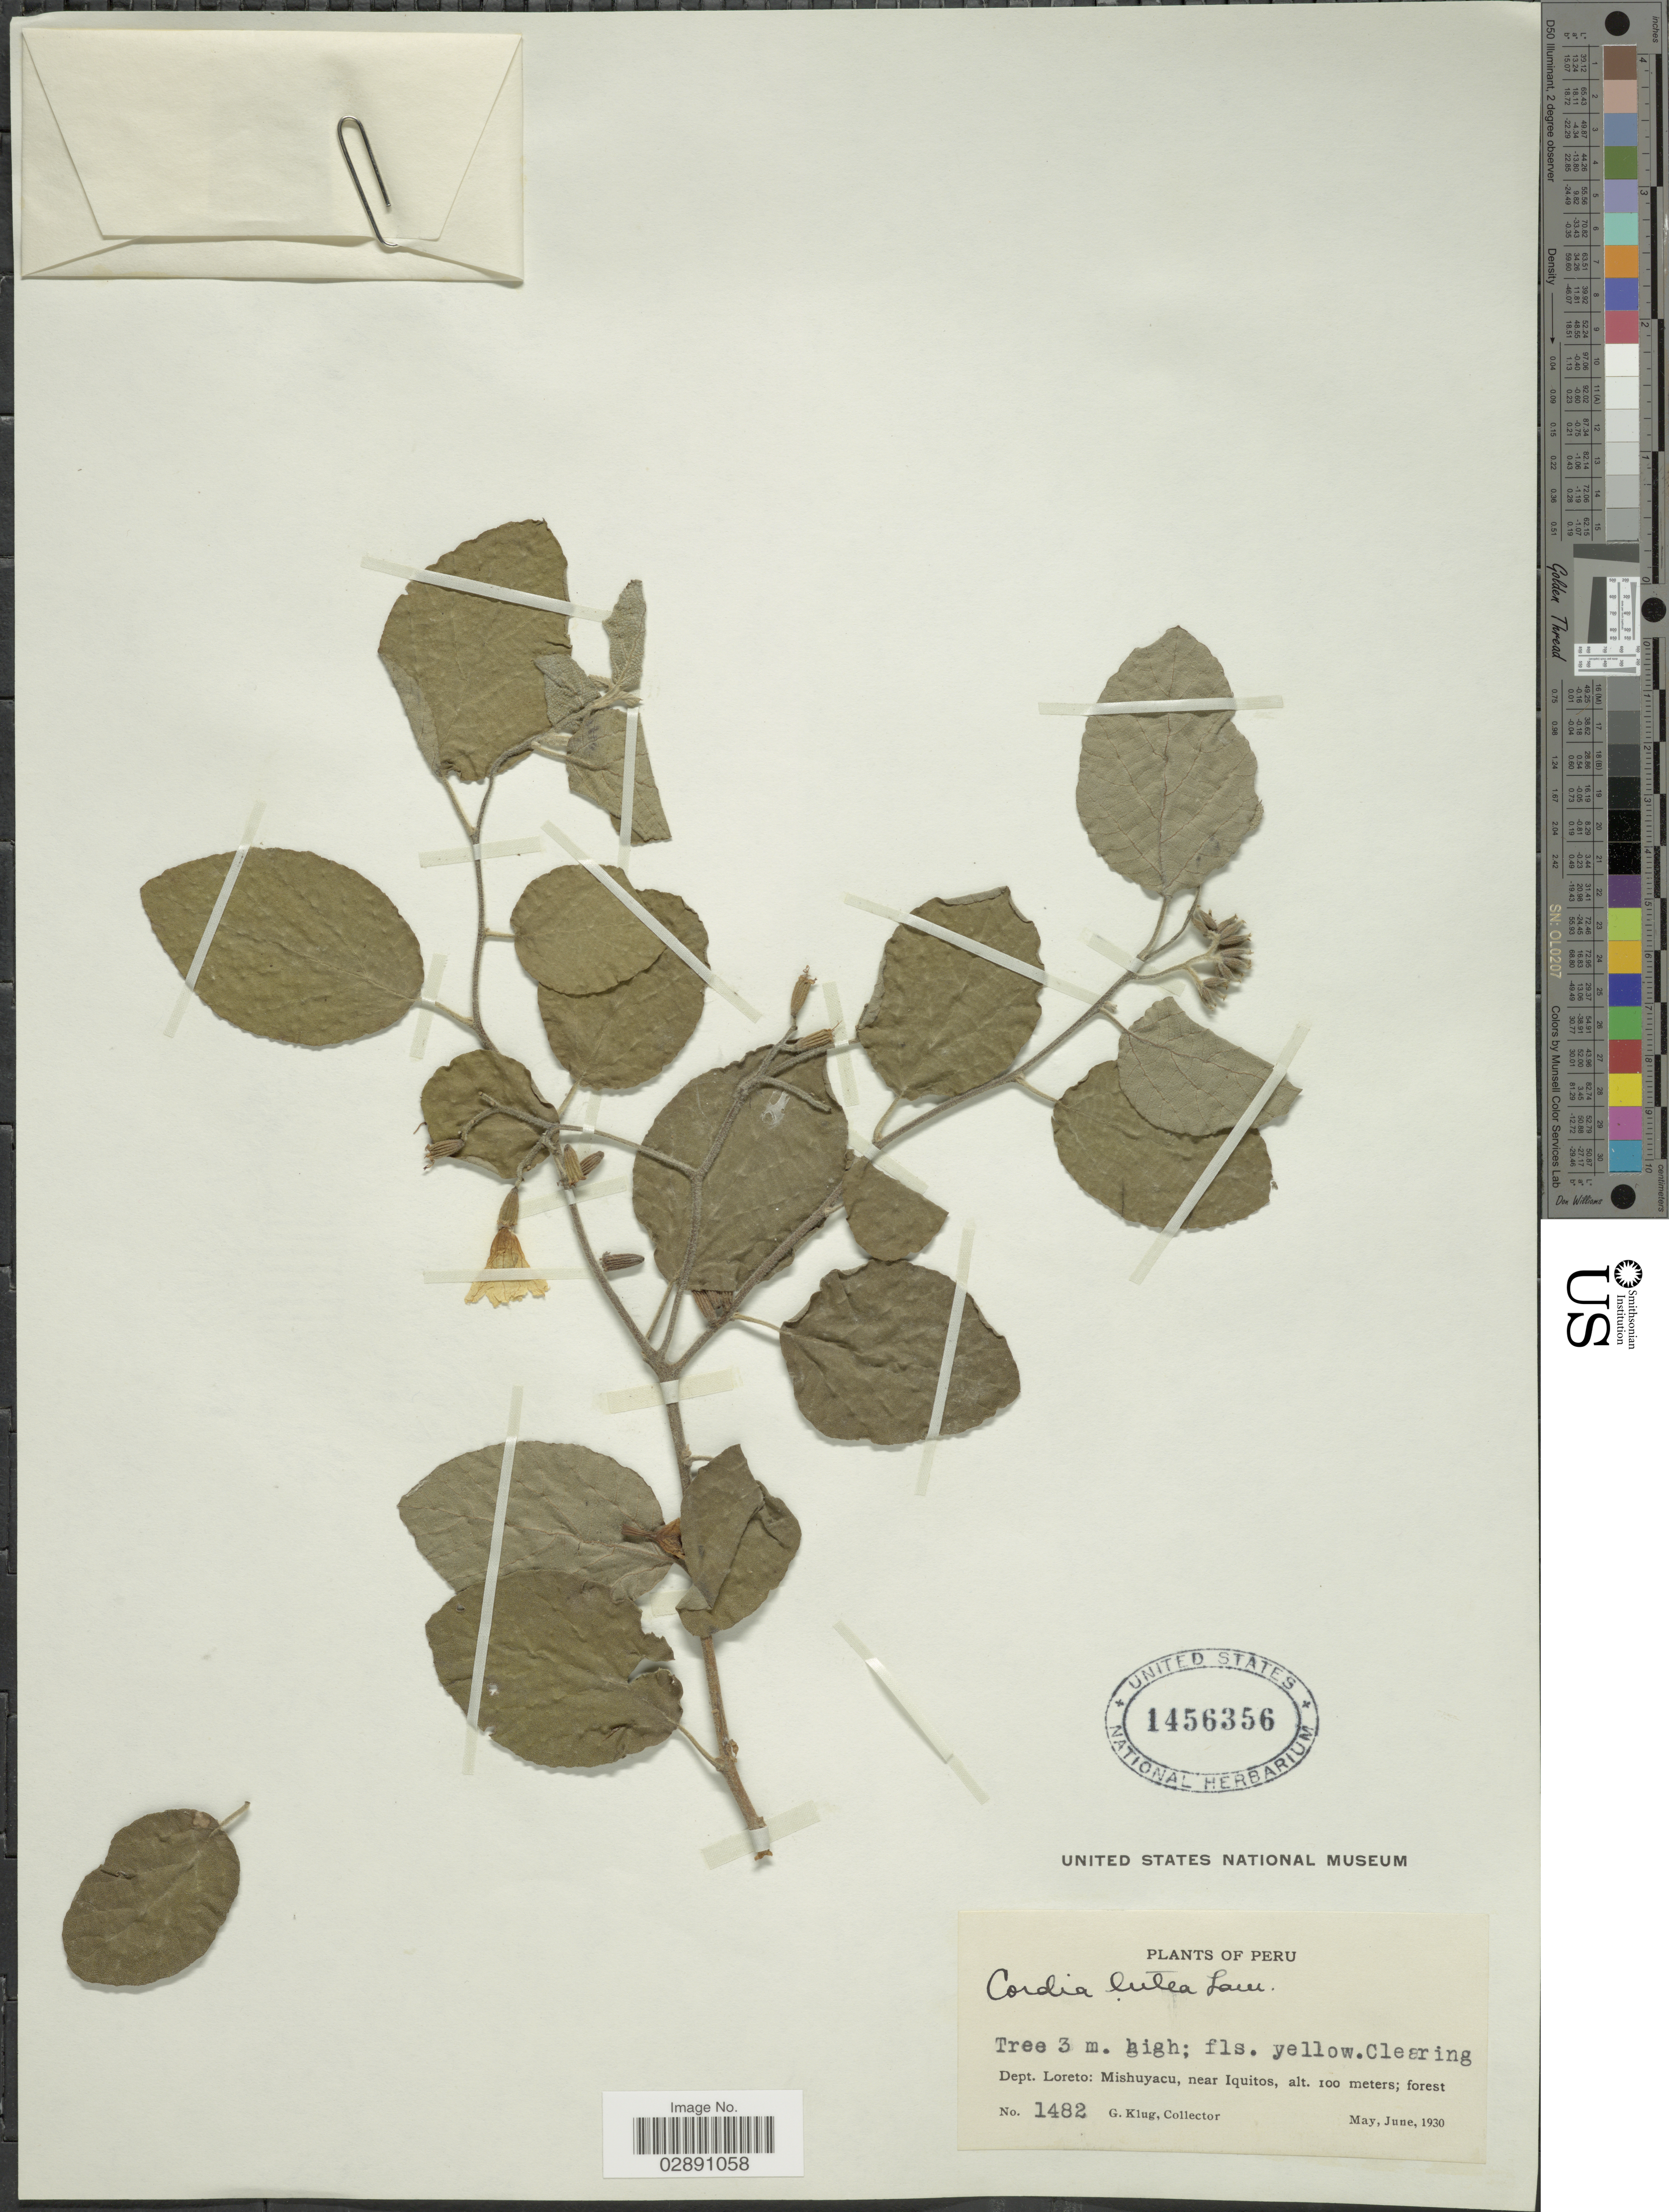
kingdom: Plantae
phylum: Tracheophyta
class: Magnoliopsida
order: Boraginales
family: Cordiaceae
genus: Cordia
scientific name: Cordia lutea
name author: Lam.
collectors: G. Klug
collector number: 1482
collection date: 1930-05/1930-06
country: Peru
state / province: Loreto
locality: Dept. Loreto: Mishuyacu, near Iquitos.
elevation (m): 100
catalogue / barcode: US 1456356